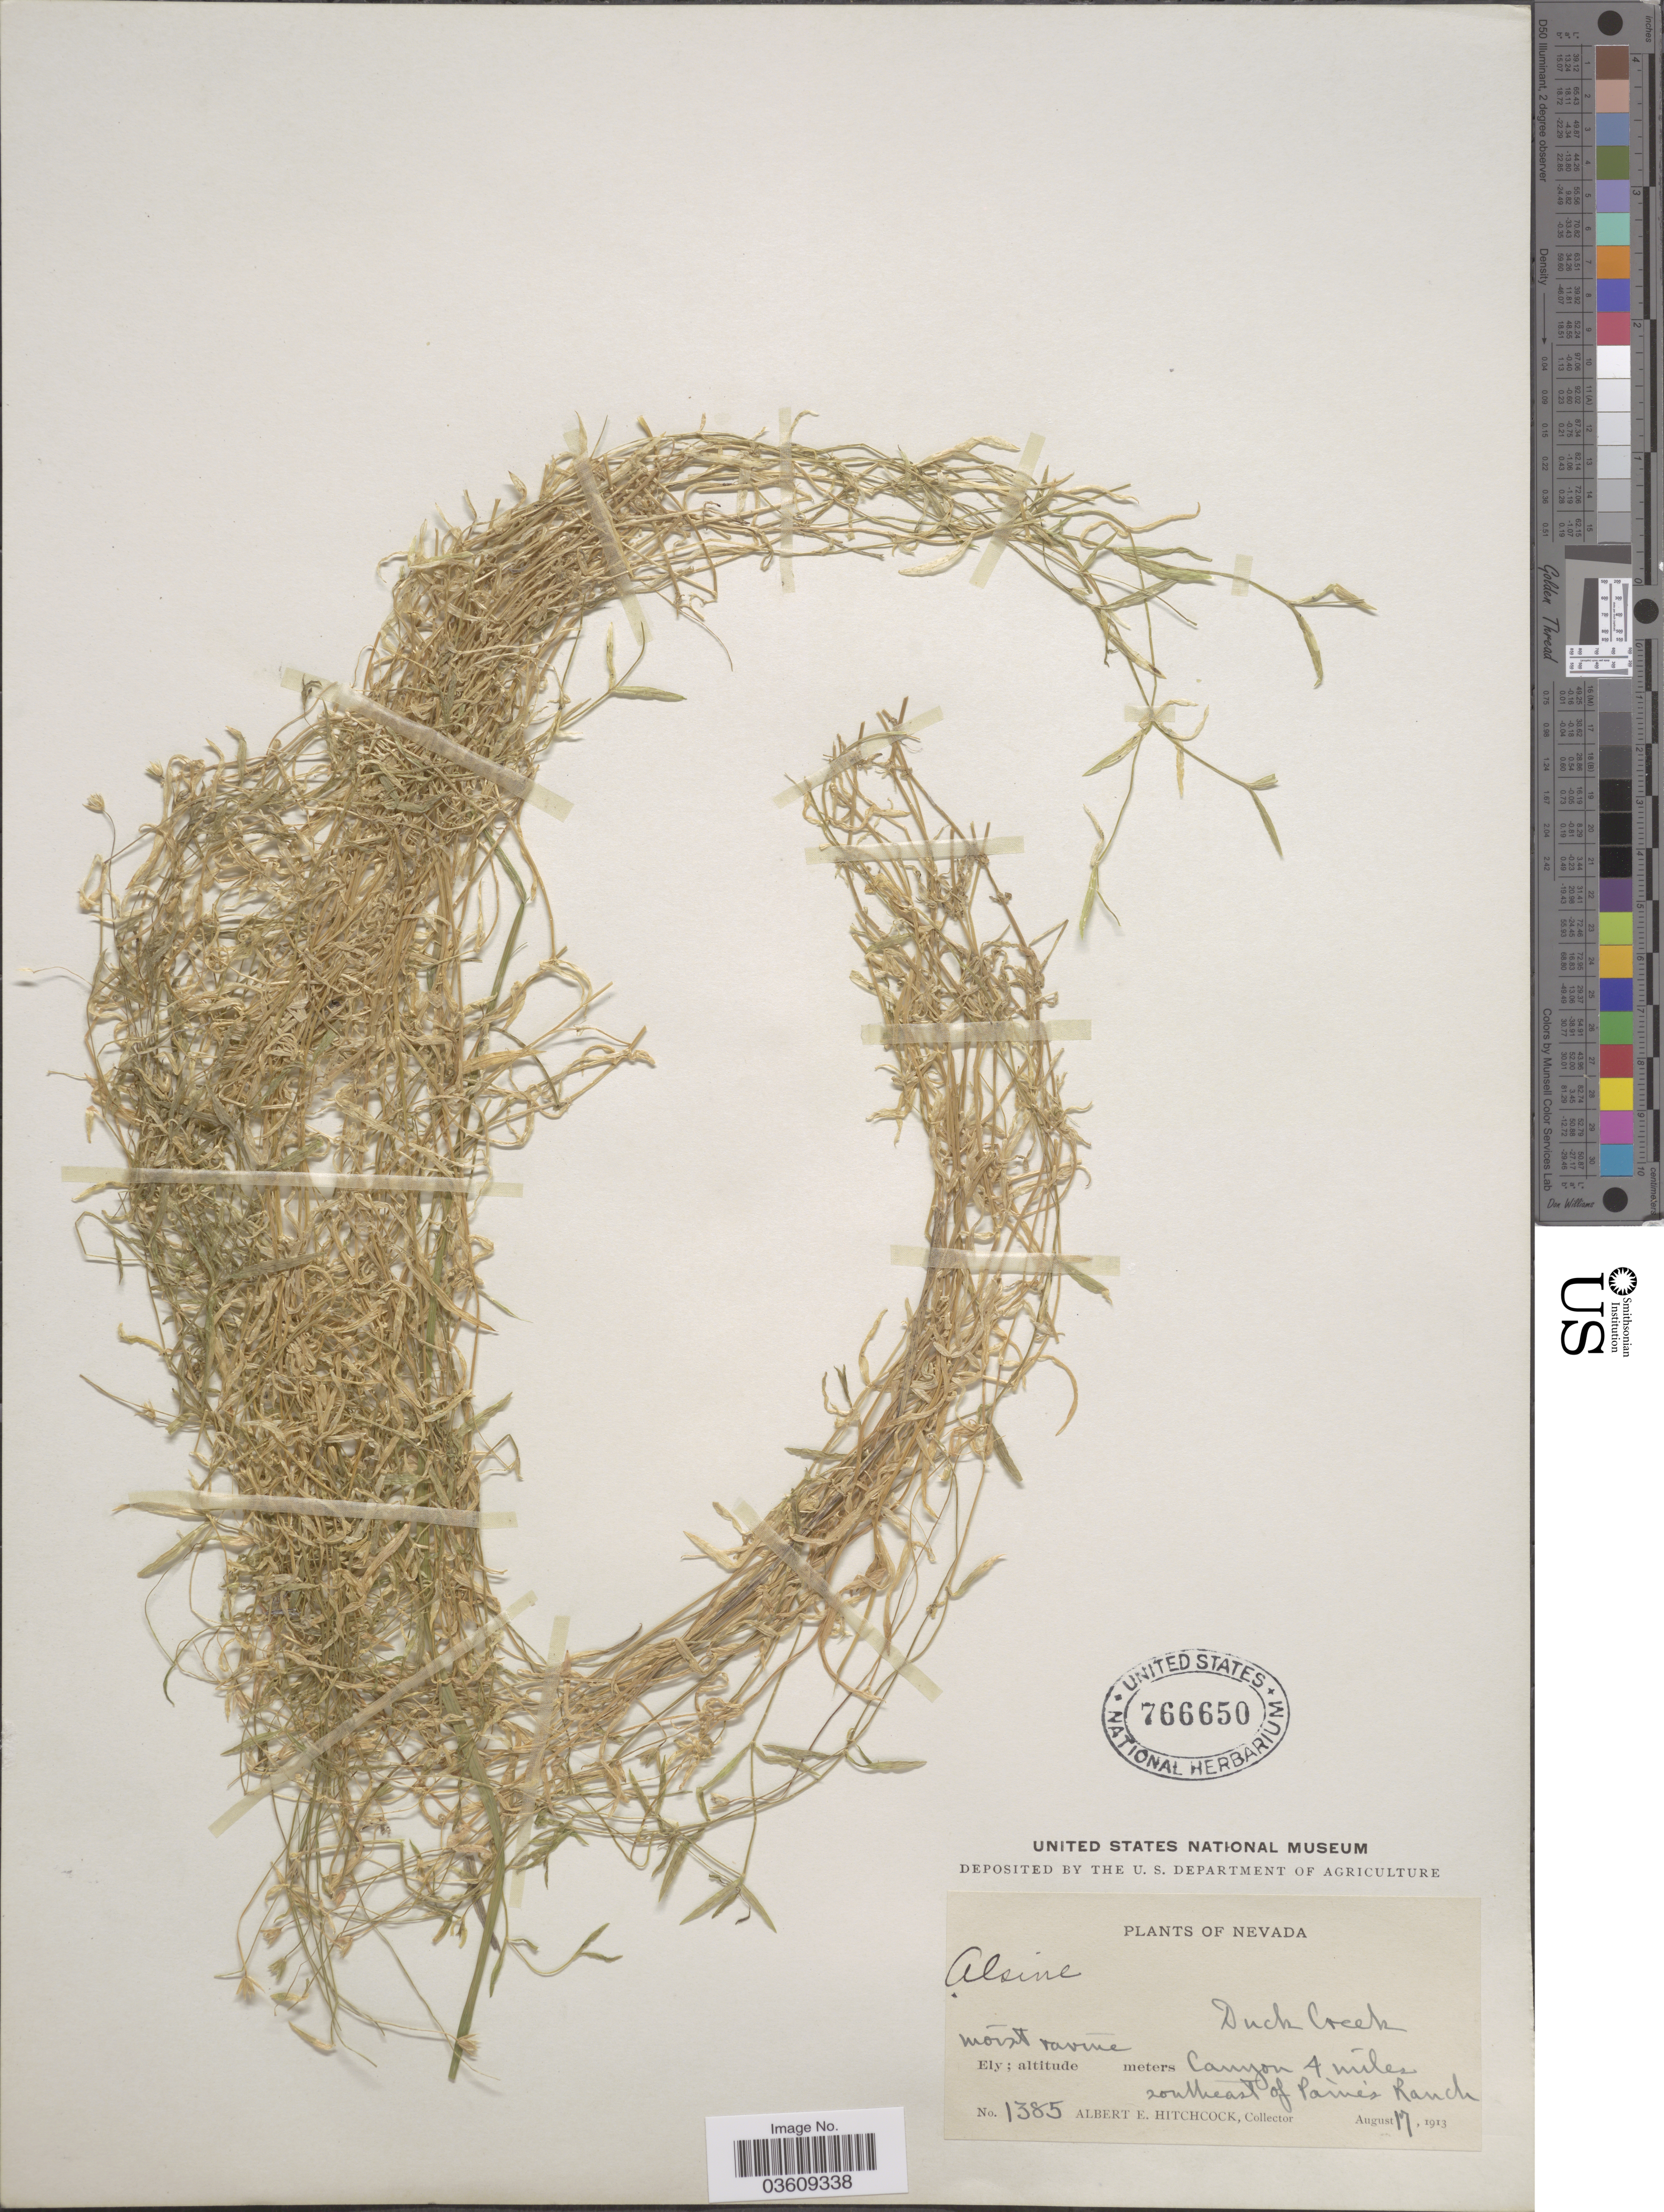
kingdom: Plantae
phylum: Tracheophyta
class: Magnoliopsida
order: Caryophyllales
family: Caryophyllaceae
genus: Stellaria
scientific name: Stellaria strictiflora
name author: J.M. Macoun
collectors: A. Hitchcock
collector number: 1385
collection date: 1913-08-17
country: United States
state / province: Nevada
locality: Canyon 4 miles southeast of Paine's Ranch, Duck Creek, Ely.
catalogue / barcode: US 766650